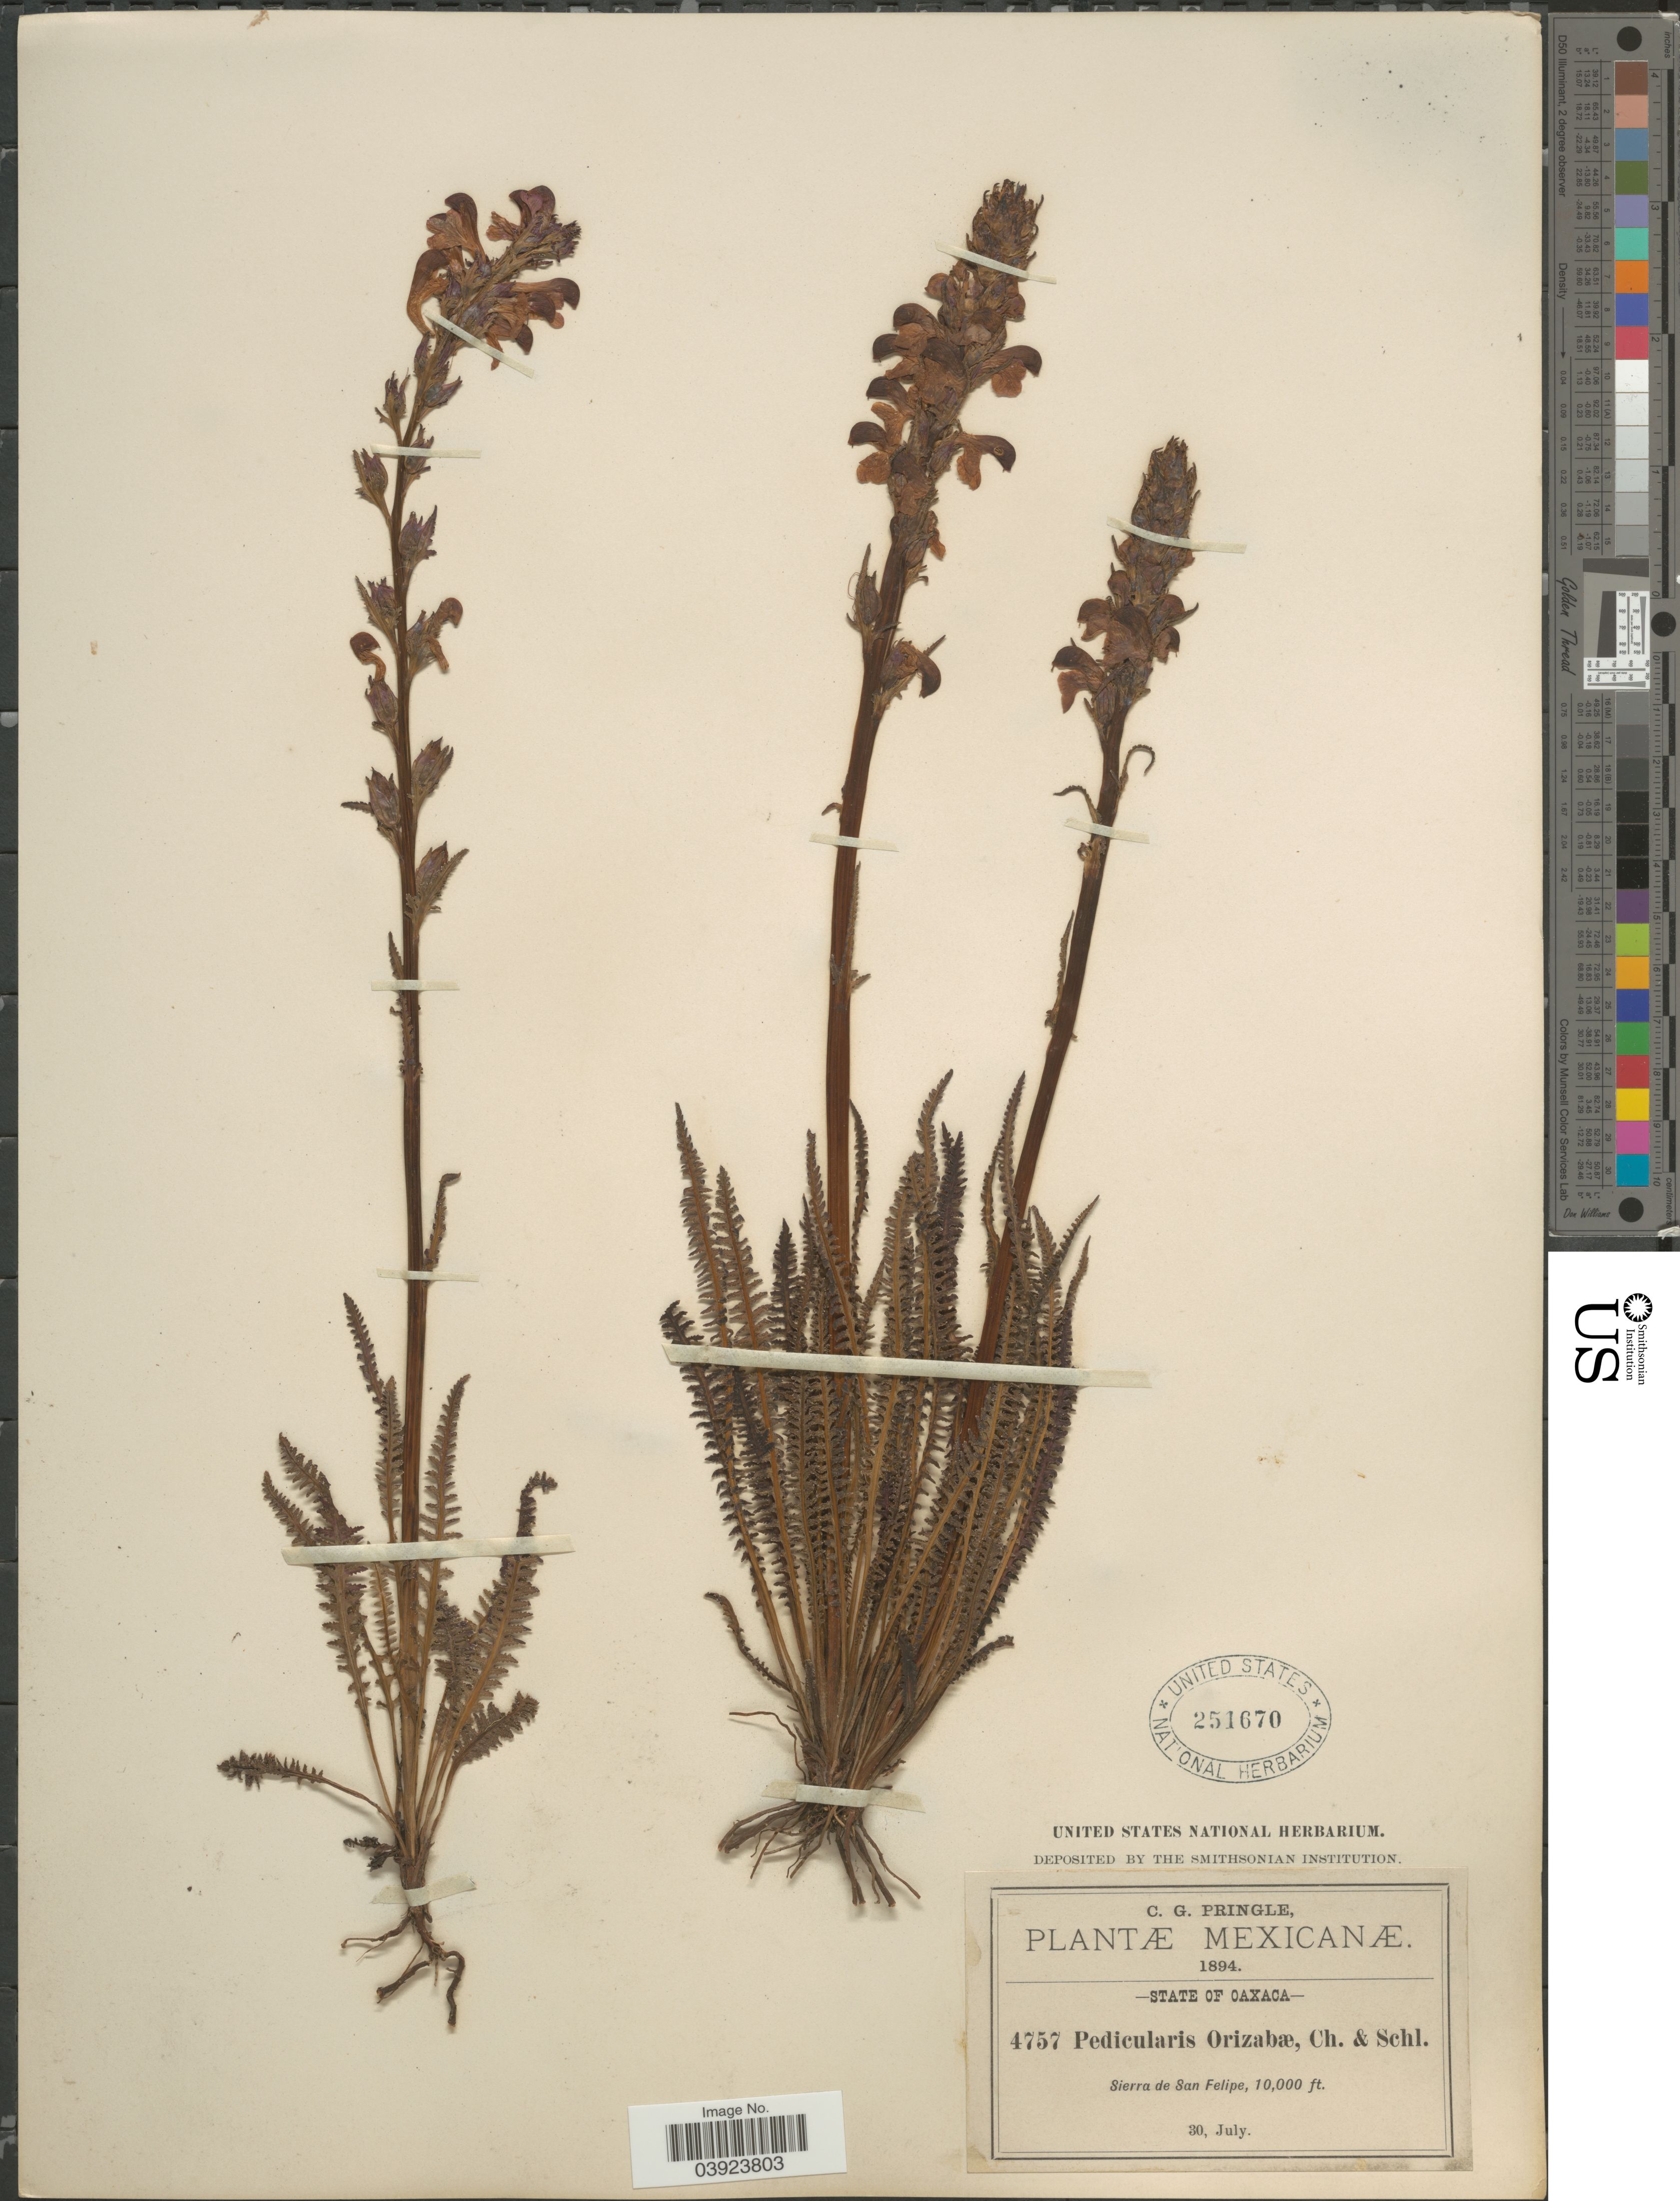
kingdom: Plantae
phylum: Tracheophyta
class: Magnoliopsida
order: Lamiales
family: Orobanchaceae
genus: Pedicularis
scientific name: Pedicularis orizabae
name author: Schltdl. & Cham.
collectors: C. G. Pringle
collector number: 4757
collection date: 1894-07-30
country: Mexico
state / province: Oaxaca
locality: Sierra de San Felipe.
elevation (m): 3048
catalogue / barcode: US 251670